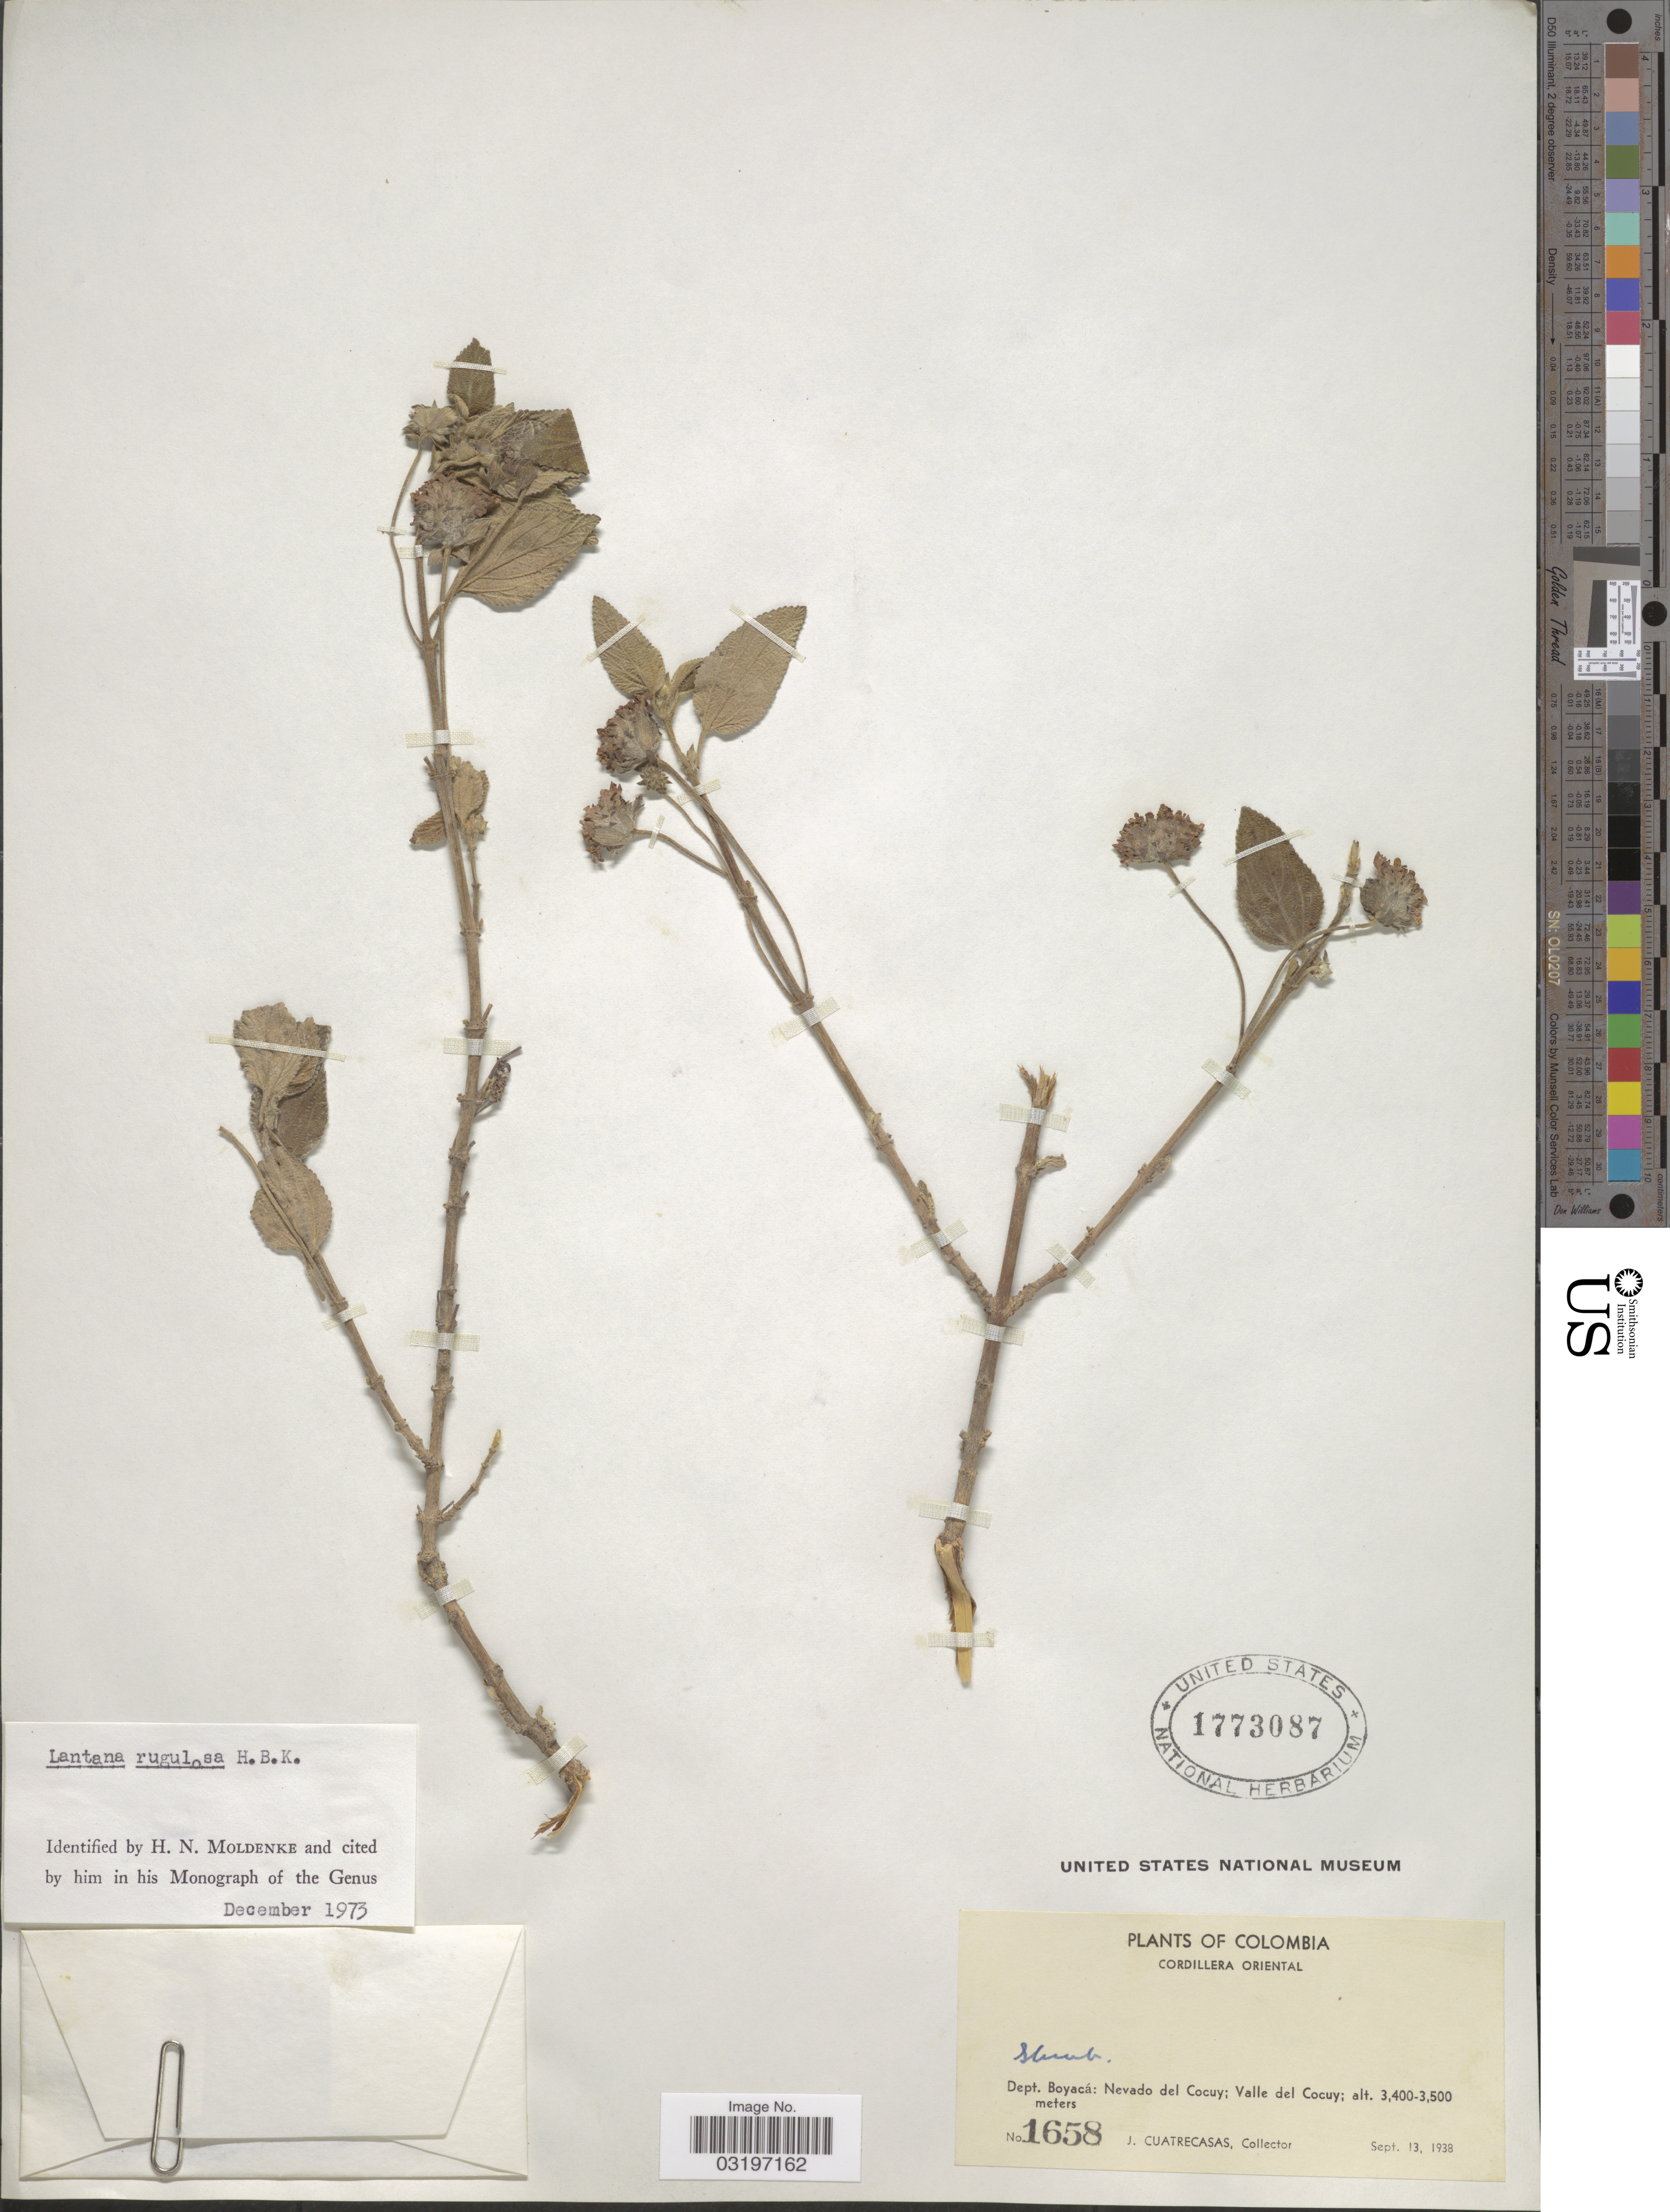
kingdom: Plantae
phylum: Tracheophyta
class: Magnoliopsida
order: Lamiales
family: Verbenaceae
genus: Lantana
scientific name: Lantana rugulosa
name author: Kunth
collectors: J. Cuatrecasas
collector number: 1658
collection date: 1938-09-13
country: Colombia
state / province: Boyacá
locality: Cordillera Oriental. Dept. Boyacá: Nevado del Cocuy; Valle del Cocuy.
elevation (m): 3400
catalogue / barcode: US 1773087